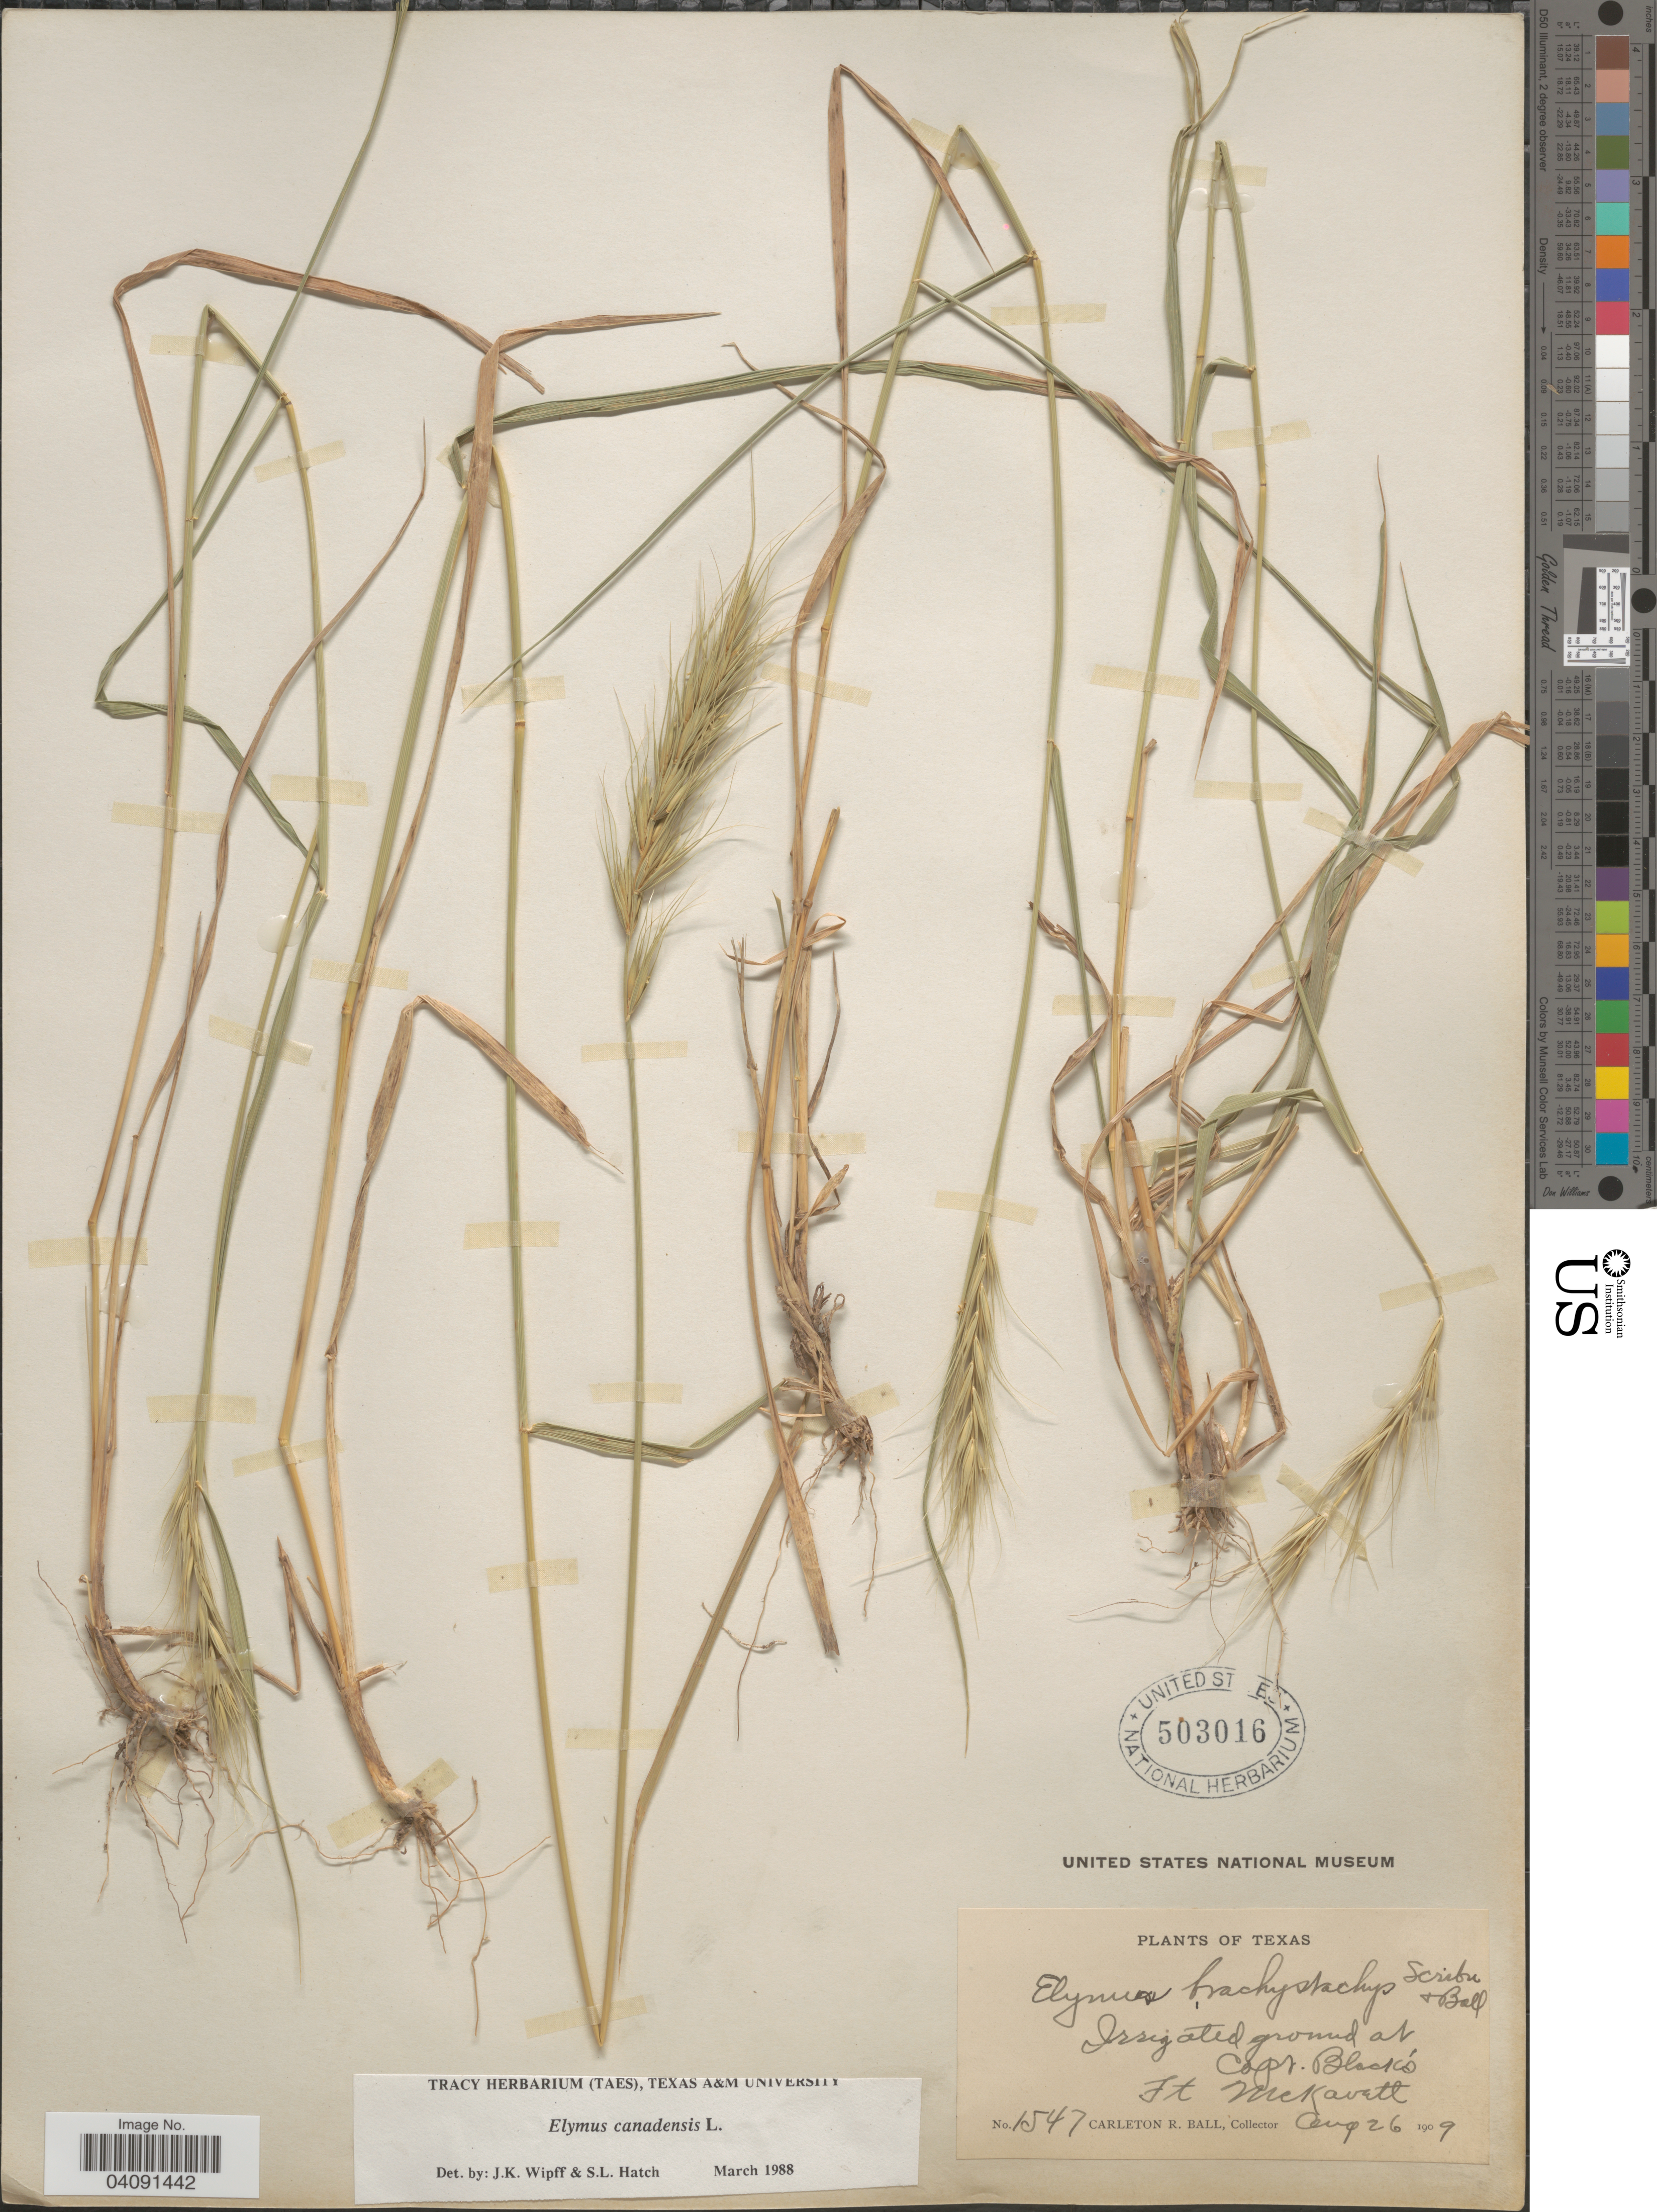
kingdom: Plantae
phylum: Tracheophyta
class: Liliopsida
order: Poales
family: Poaceae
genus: Elymus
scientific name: Elymus canadensis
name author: L.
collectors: C. R. Ball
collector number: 1547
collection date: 1909-08-26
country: United States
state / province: Texas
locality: Irrigated ground at Cape. Black's. Ft McKavett.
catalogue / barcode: US 503016